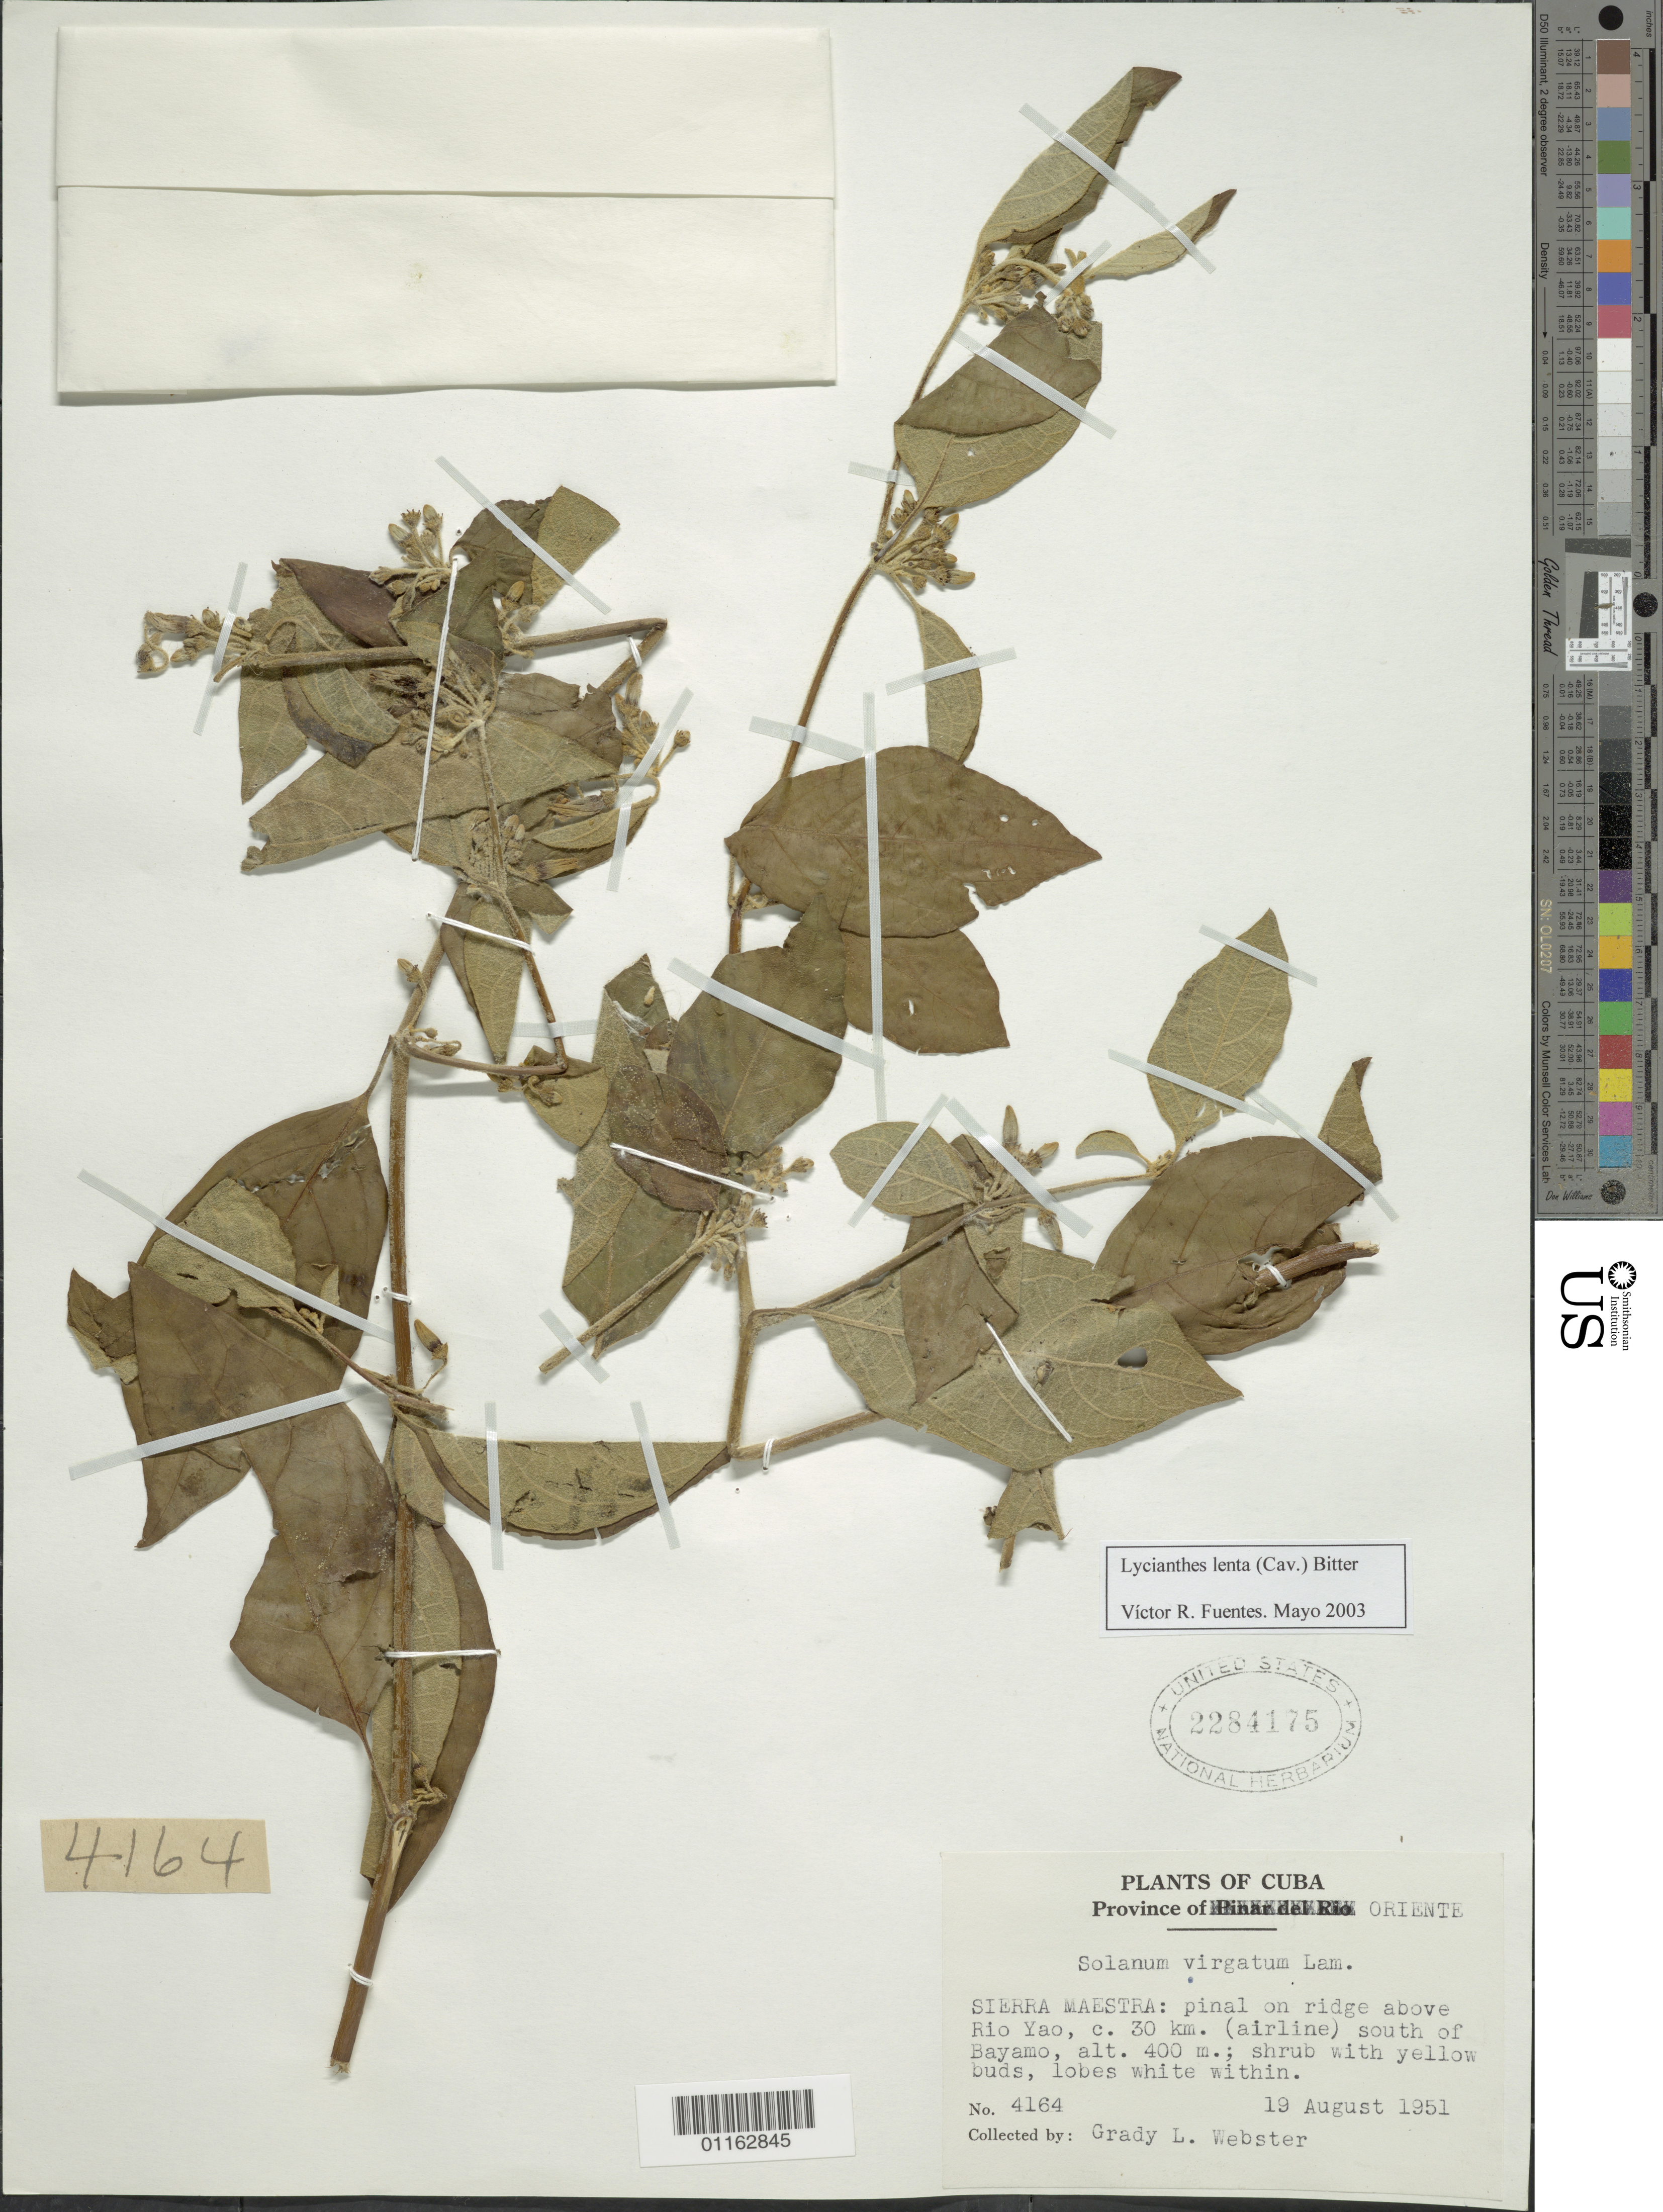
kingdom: Plantae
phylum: Tracheophyta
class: Magnoliopsida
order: Solanales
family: Solanaceae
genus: Lycianthes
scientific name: Lycianthes lenta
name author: (Cav.) Bitter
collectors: G. L. Webster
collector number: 4164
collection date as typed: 19 Aug 1951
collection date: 1951-08-19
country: Cuba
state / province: Granma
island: Cuba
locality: Sierra Maestra: pinal on ridge above Rio Yao; c. 30 km S of Bayamo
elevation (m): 400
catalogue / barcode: US 2284175